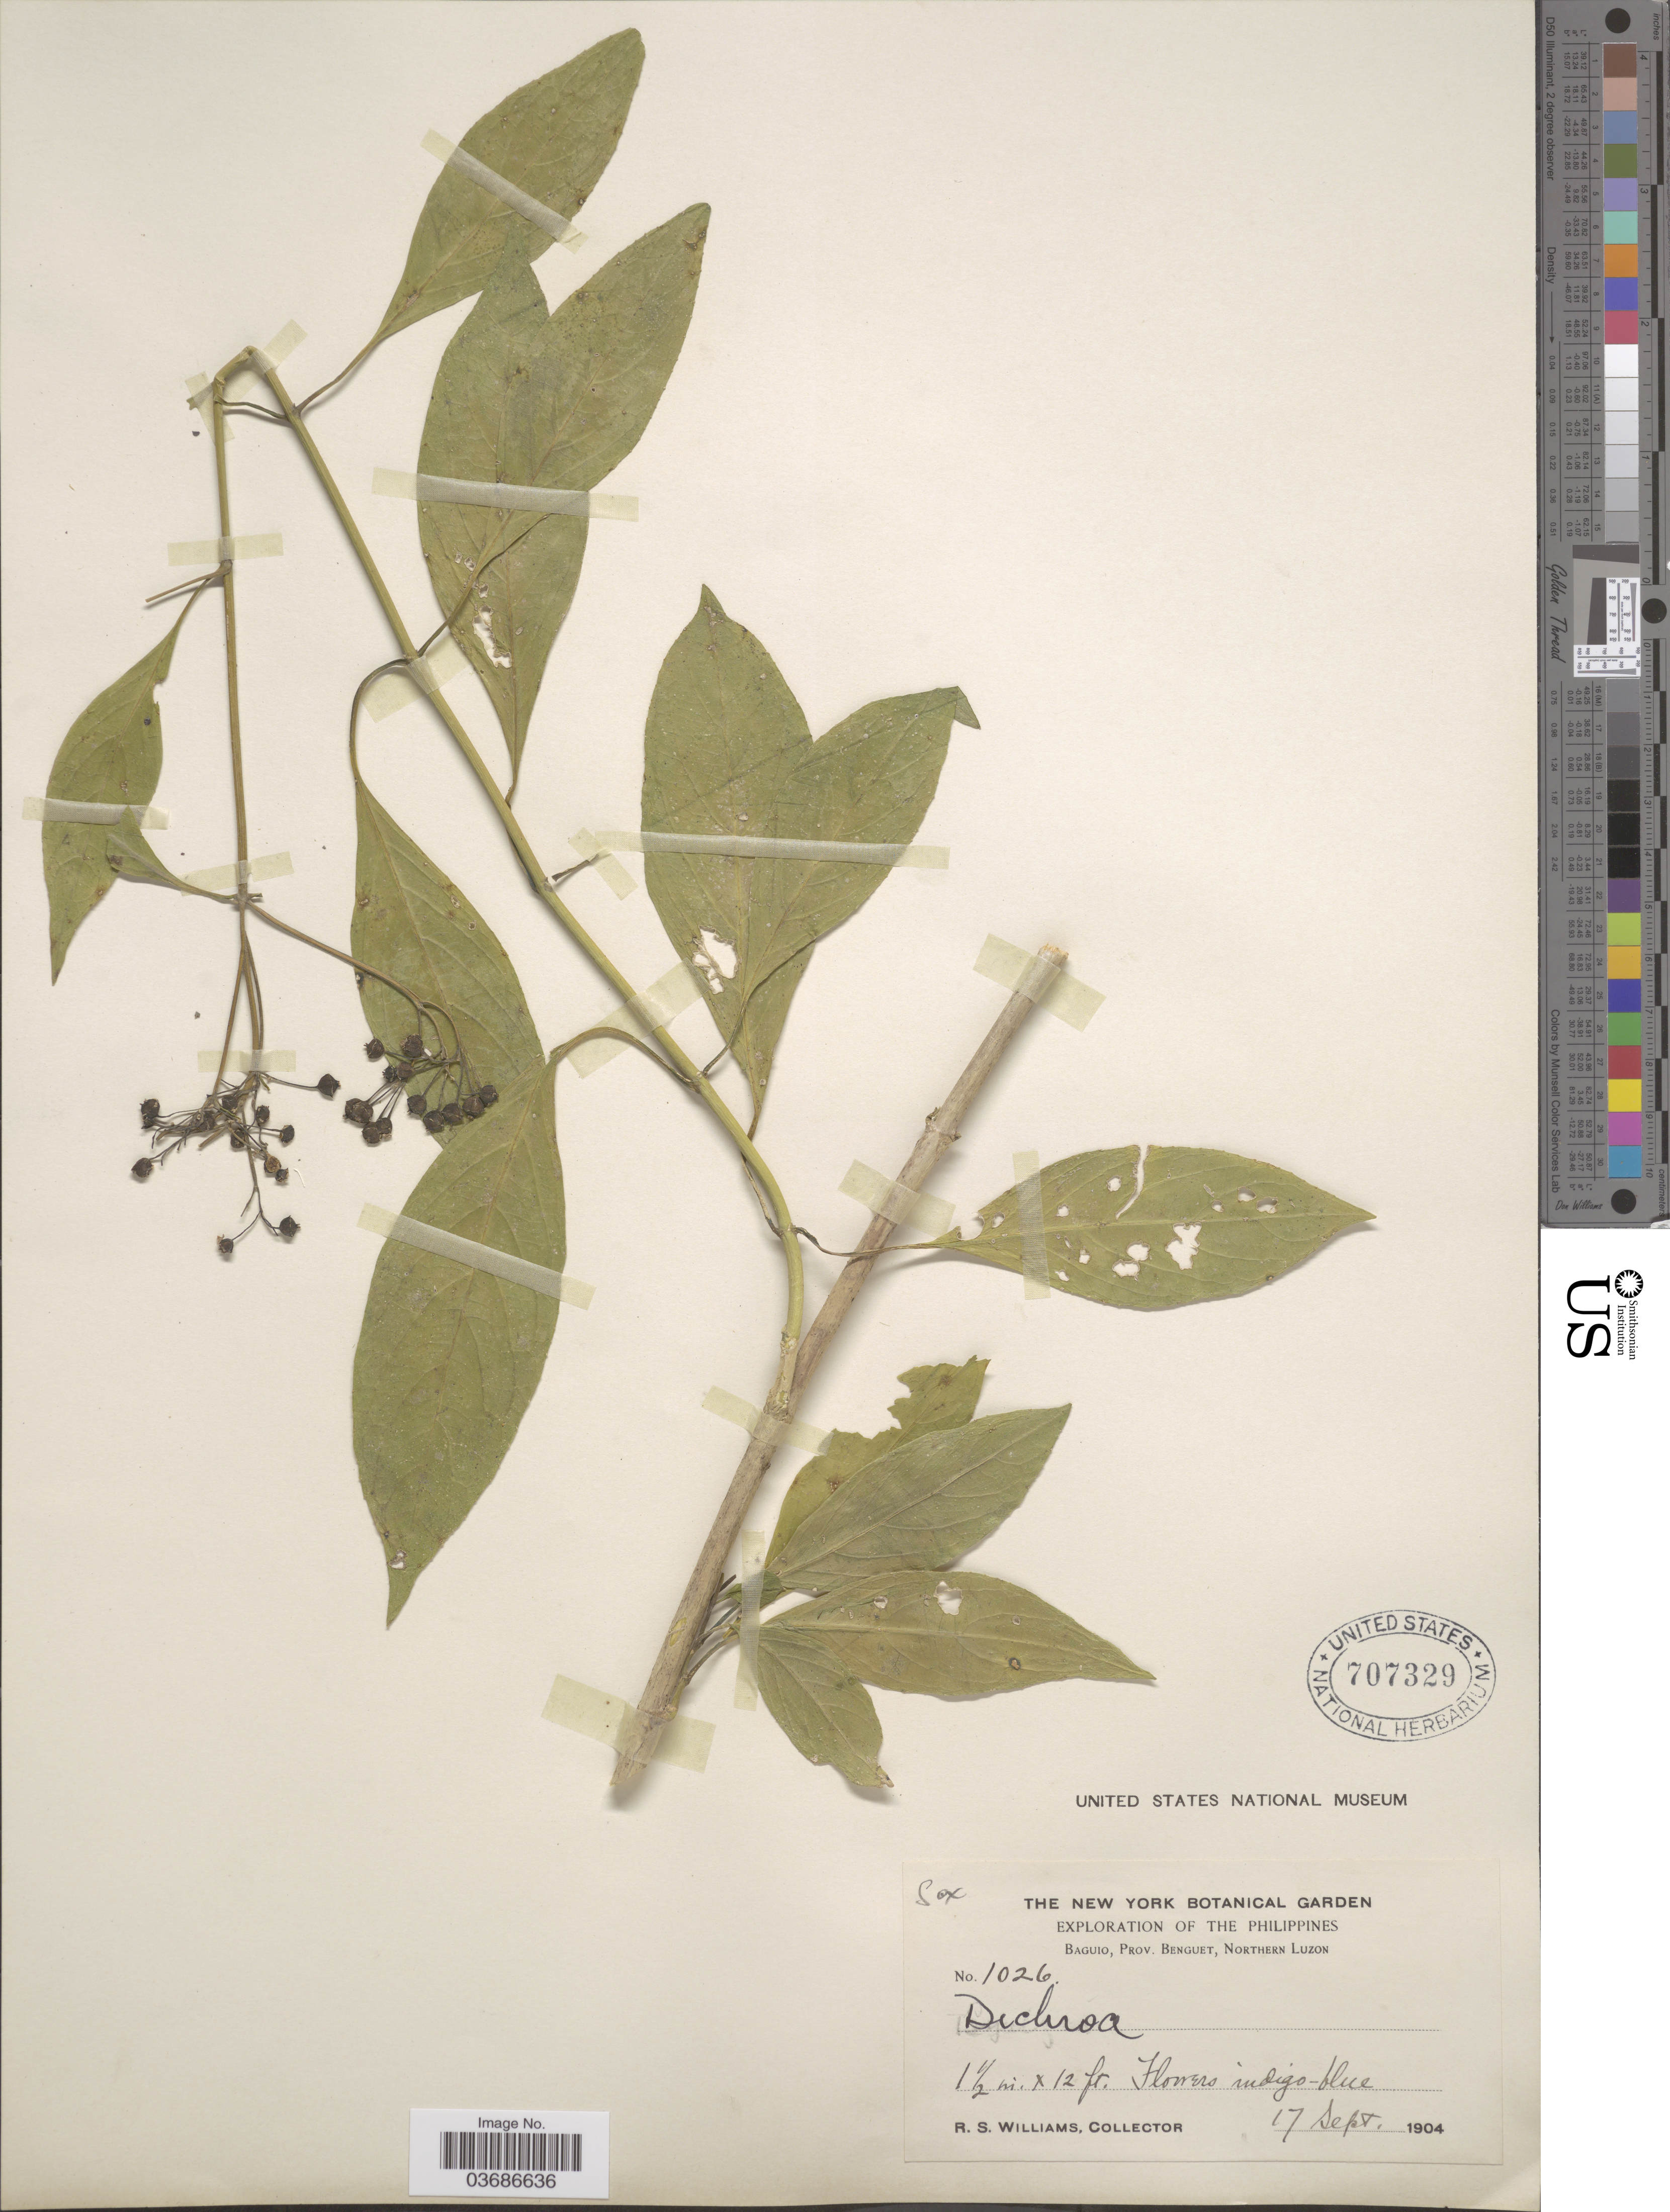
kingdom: Plantae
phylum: Tracheophyta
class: Magnoliopsida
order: Cornales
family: Hydrangeaceae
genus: Hydrangea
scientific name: Hydrangea sp.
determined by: Strong, Mark T., (BOT), Smithsonian Institution - National Museum of Natural History (UNITED STATES)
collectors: R. S. Williams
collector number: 1026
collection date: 1904-09-17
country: Philippines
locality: Exploration of the Philippines. Baguio, Prov. Benguet, Northern Luzon.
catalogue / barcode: US 707329